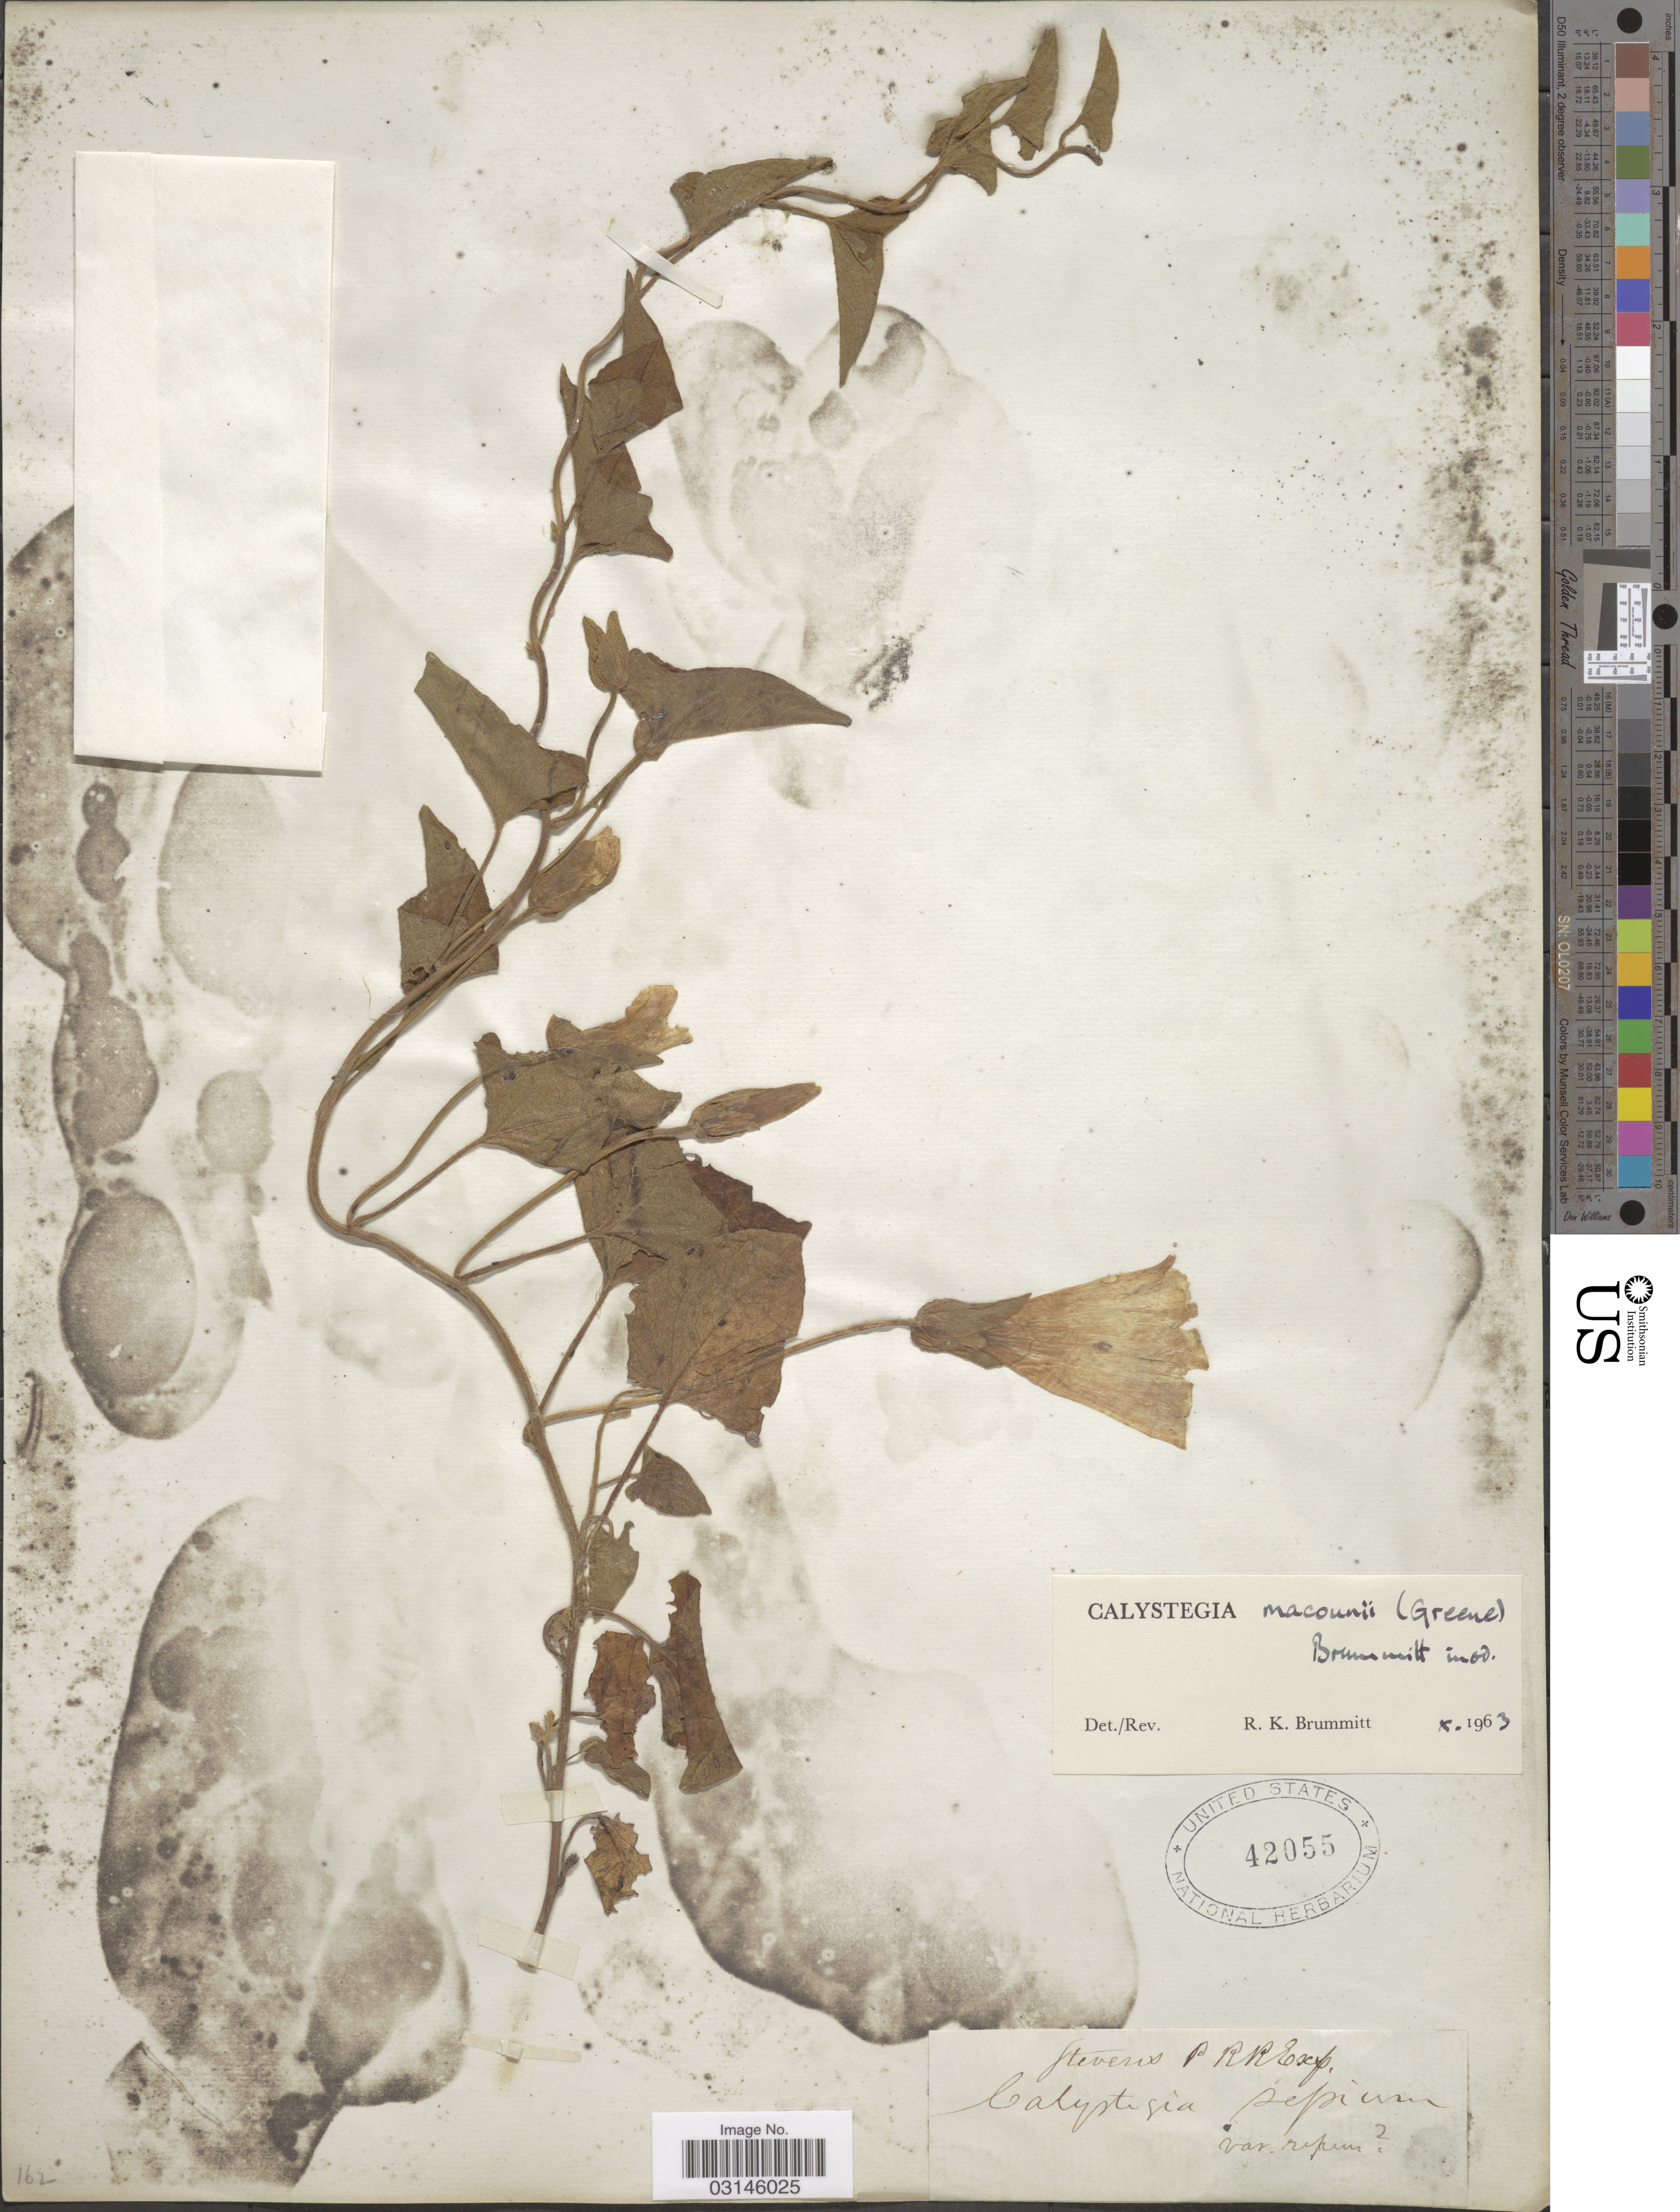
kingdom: Plantae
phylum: Tracheophyta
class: Magnoliopsida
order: Solanales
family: Convolvulaceae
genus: Calystegia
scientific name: Calystegia macounii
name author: (Greene) Brummitt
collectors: P. Stevens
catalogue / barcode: US 42055